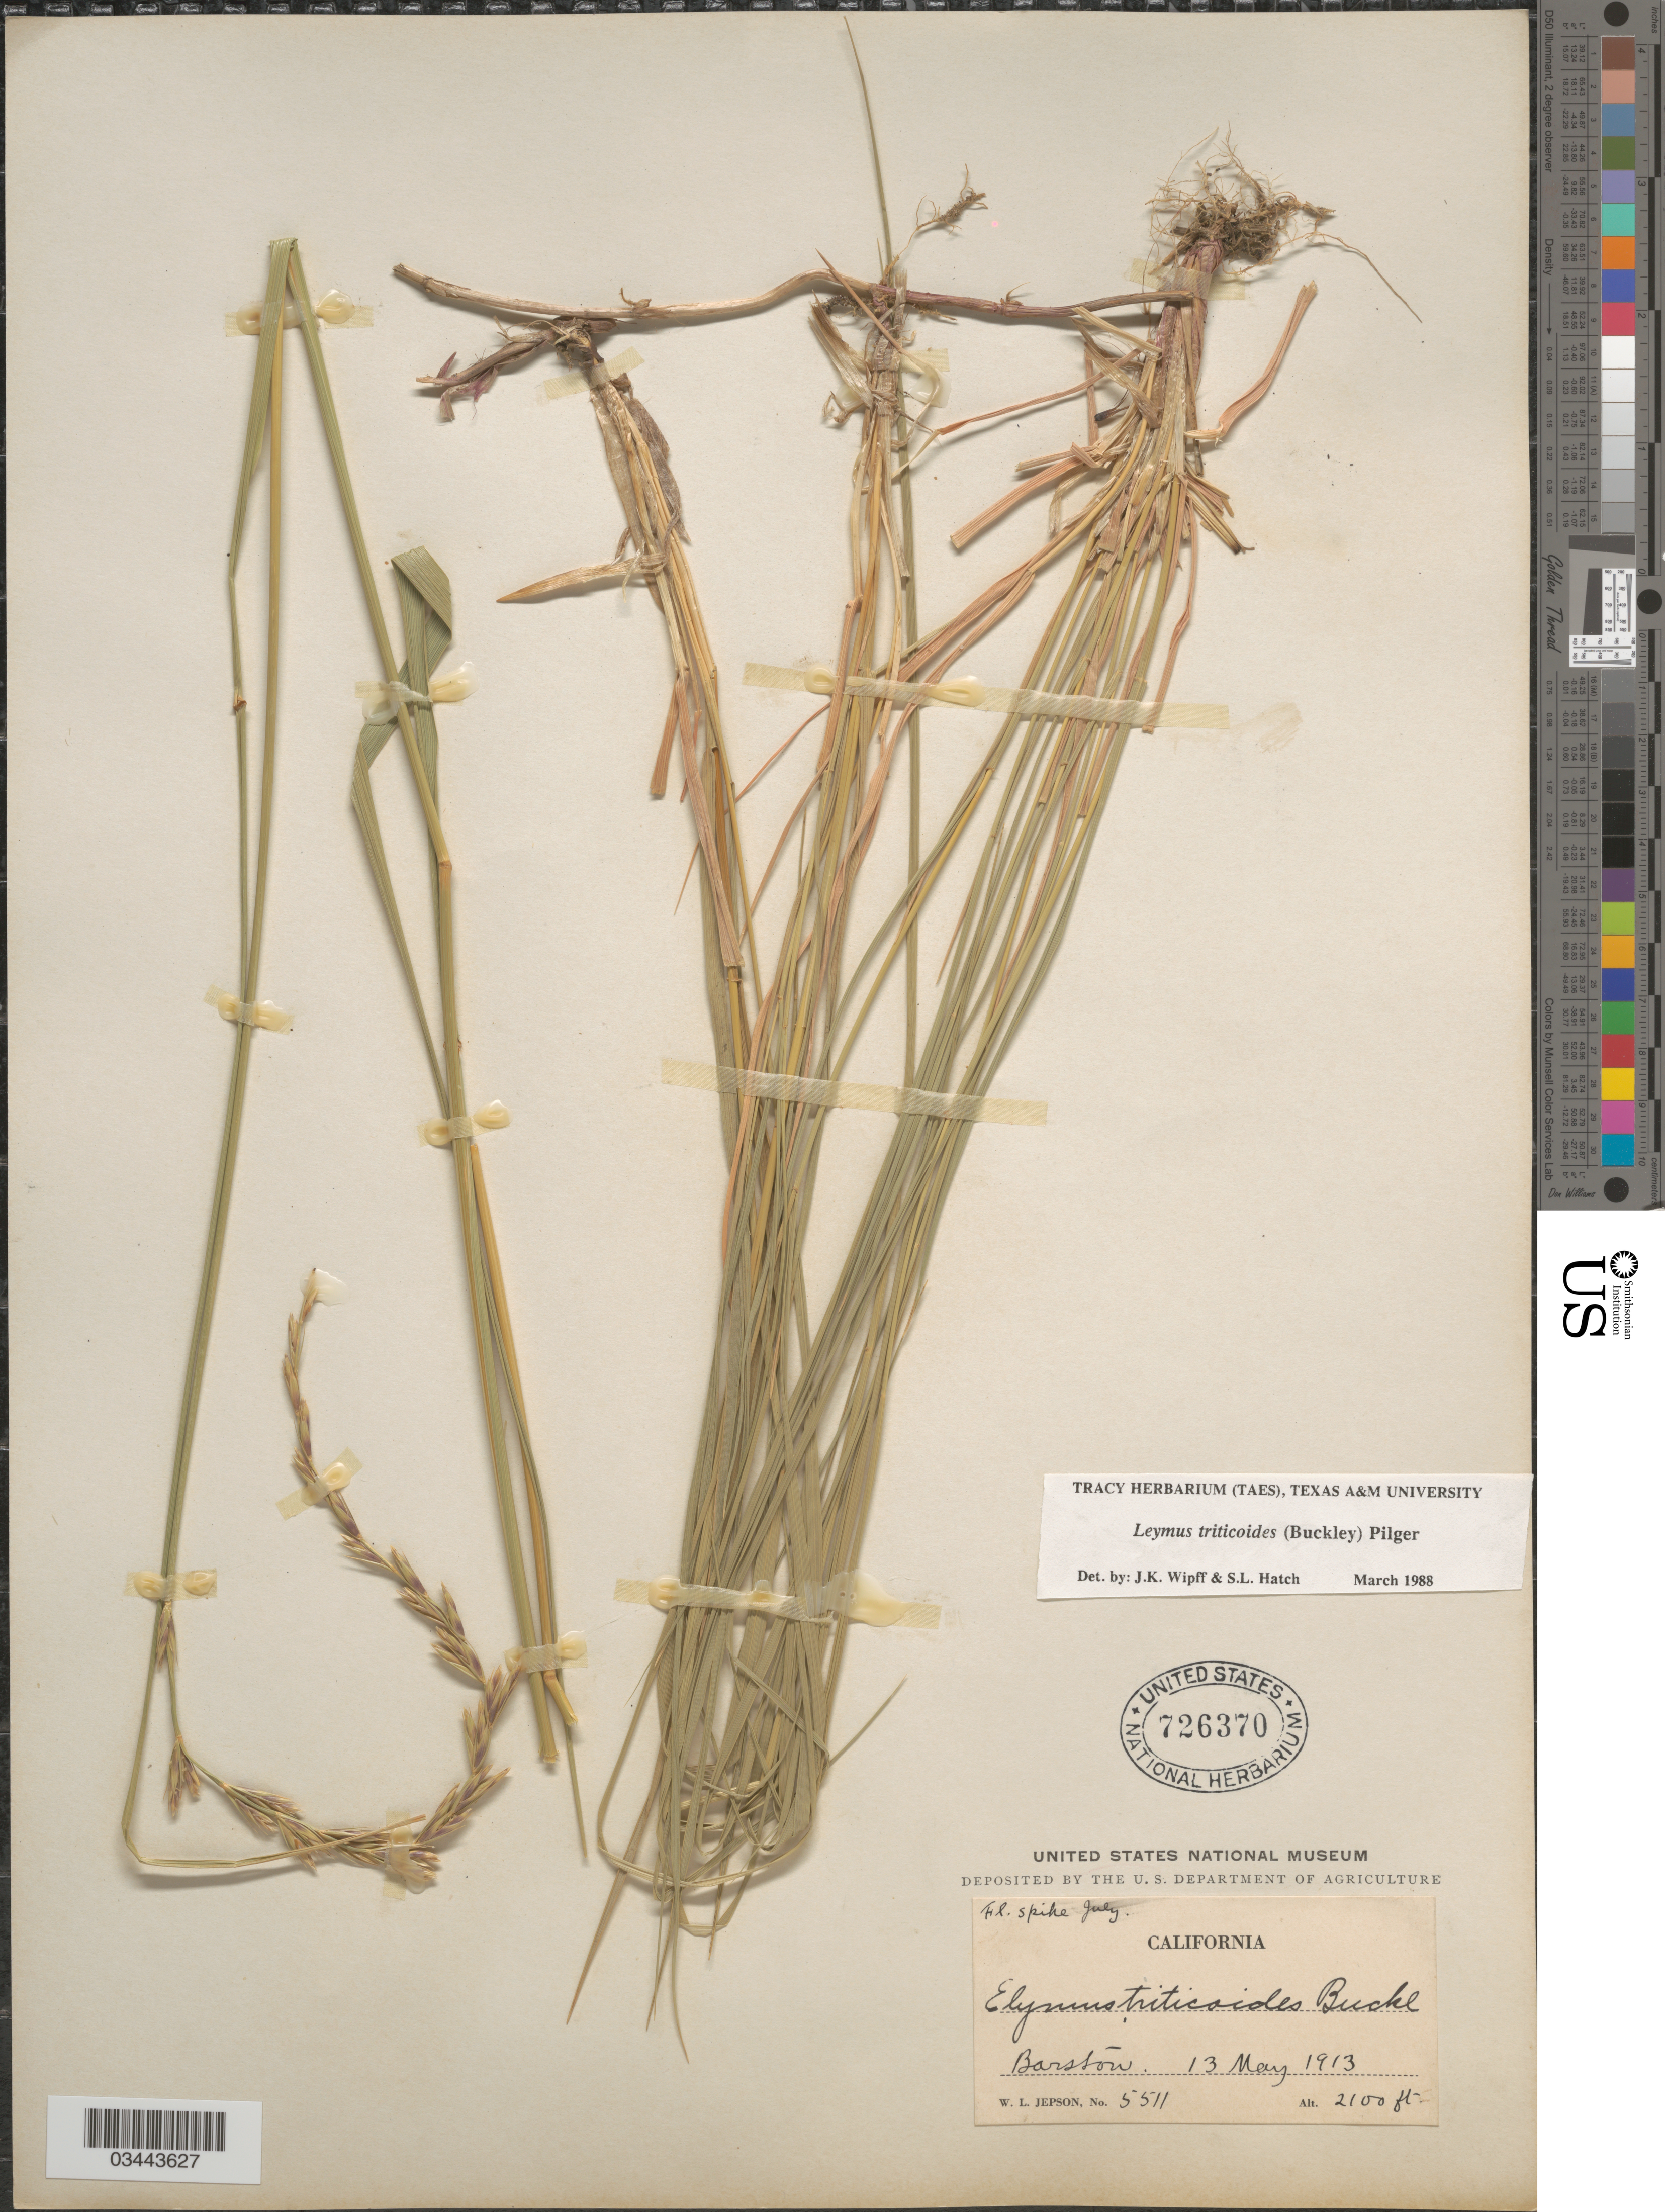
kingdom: Plantae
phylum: Tracheophyta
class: Liliopsida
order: Poales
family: Poaceae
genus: Leymus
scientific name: Leymus triticoides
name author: (Buckley) Pilg.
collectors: W. L. Jepson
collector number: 5511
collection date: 1913-05-13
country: United States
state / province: California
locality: Barsson.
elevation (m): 640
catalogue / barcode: US 726370